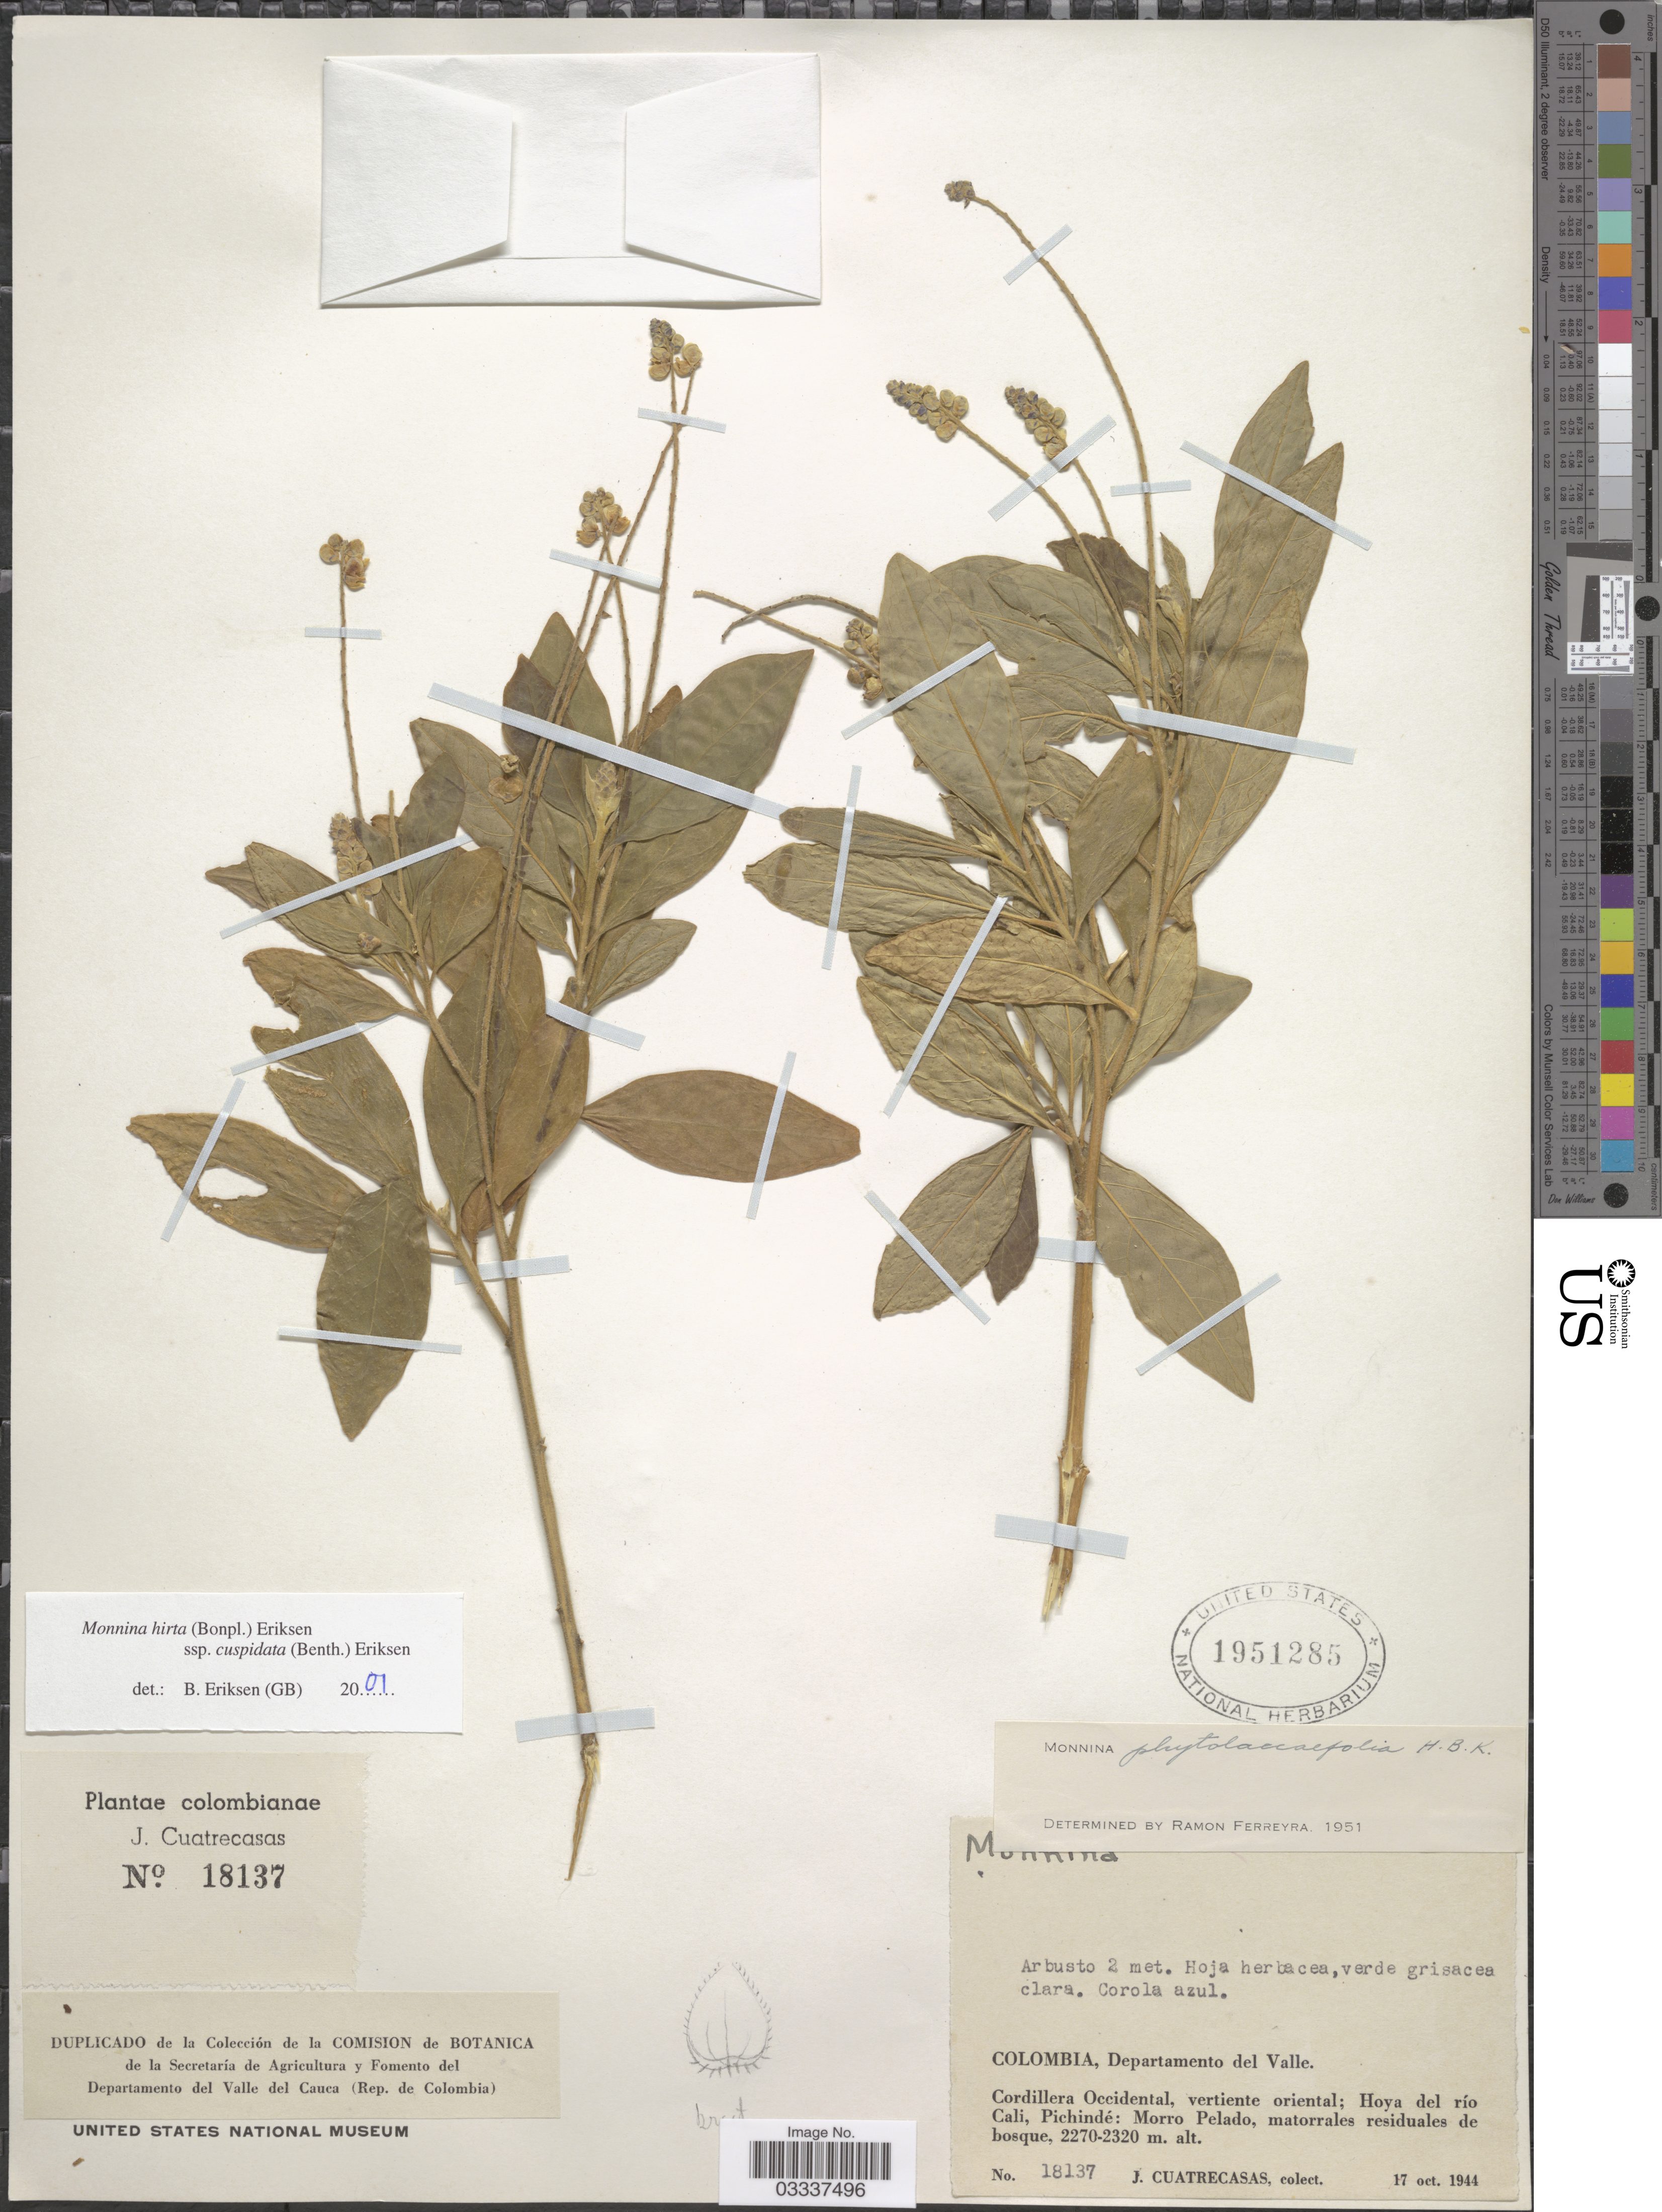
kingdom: Plantae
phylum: Tracheophyta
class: Magnoliopsida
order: Fabales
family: Polygalaceae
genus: Monnina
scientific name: Monnina hirta subsp. cuspidata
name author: (Benth.) B. Eriksen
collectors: J. Cuatrecasas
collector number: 18137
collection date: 1944-10-17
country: Colombia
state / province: Valle del Cauca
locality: Departamento del Valle. Cordillera Occidental, vertiente oriental; Hoya del río Cali, Pichindé: Morro Pelado.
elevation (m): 2270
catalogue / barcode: US 1951285